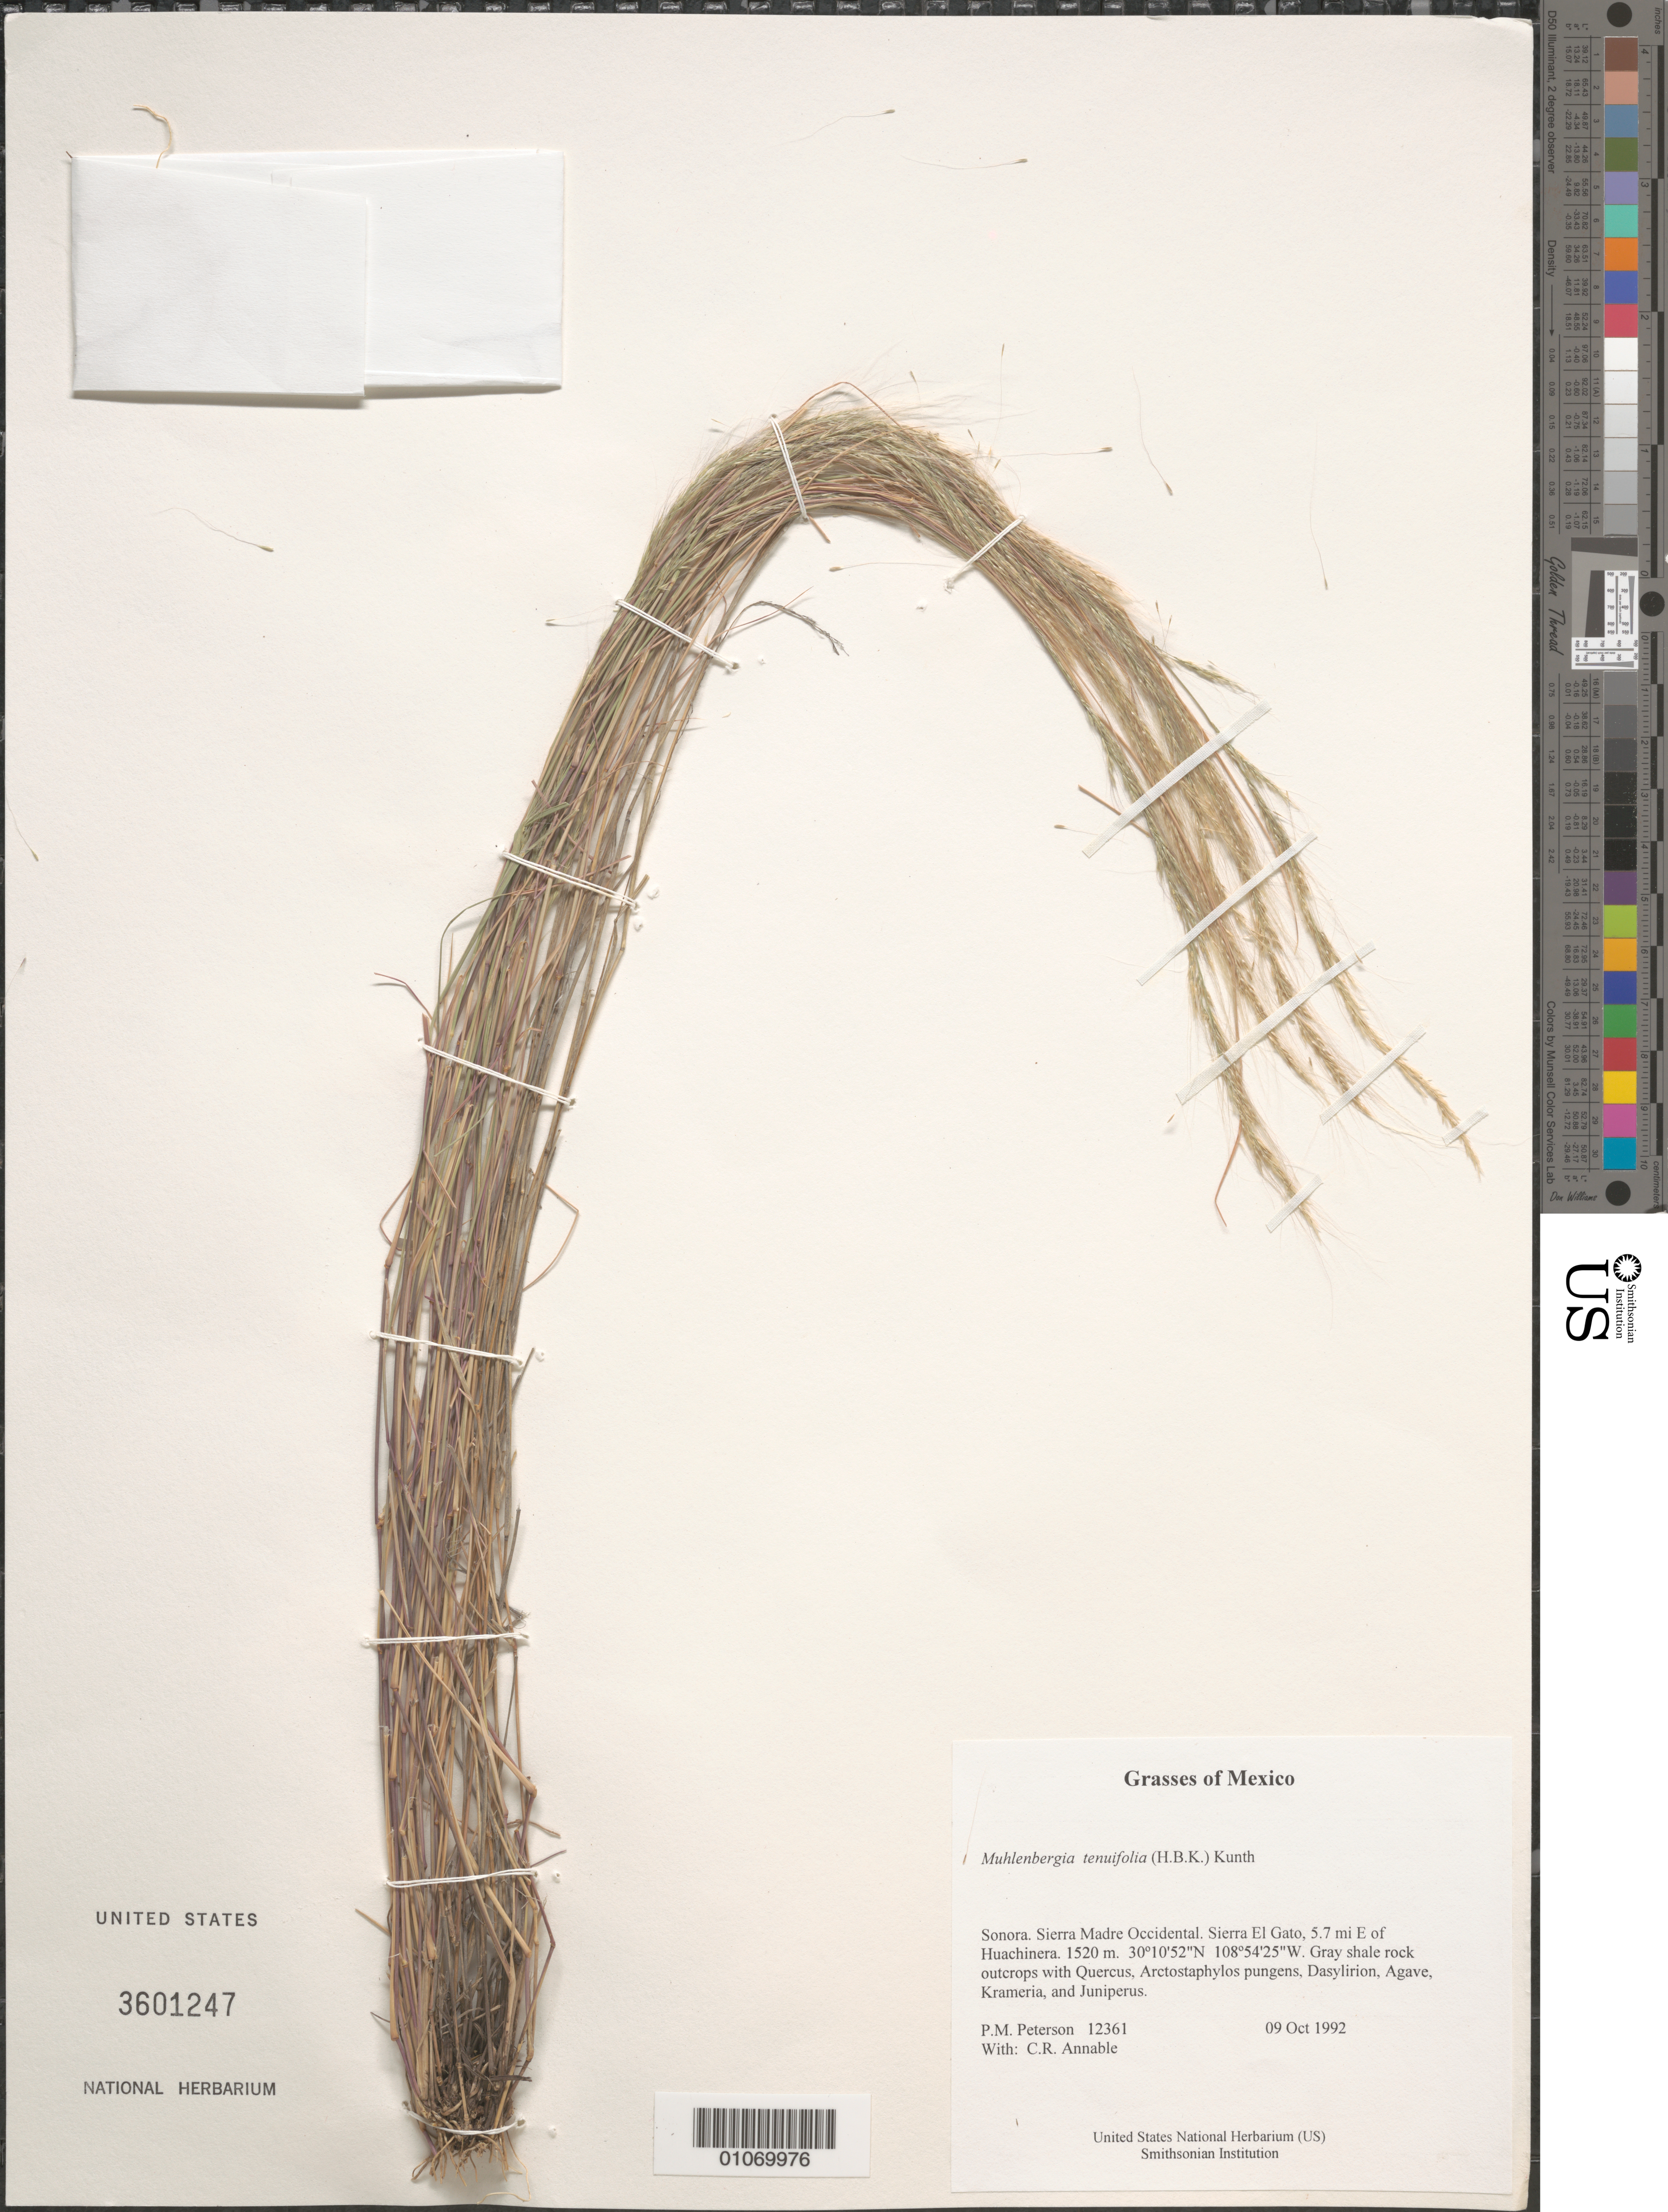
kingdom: Plantae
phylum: Tracheophyta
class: Liliopsida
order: Poales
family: Poaceae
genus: Muhlenbergia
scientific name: Muhlenbergia tenuifolia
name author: (Kunth) Kunth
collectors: P. M. Peterson & C. R. Annable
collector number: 12361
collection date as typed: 09 Oct 1992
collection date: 1992-10-09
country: Mexico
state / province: Sonora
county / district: Sierra Madre Occidental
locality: Sierra El Gato, 5.7 mi E of Huachinera.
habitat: Gray shale rock outcrops with Quercus, Arctostaphylos pungens, Dasylirion, Agave, Krameria, and Juniperus.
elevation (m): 1520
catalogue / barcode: US 3601247